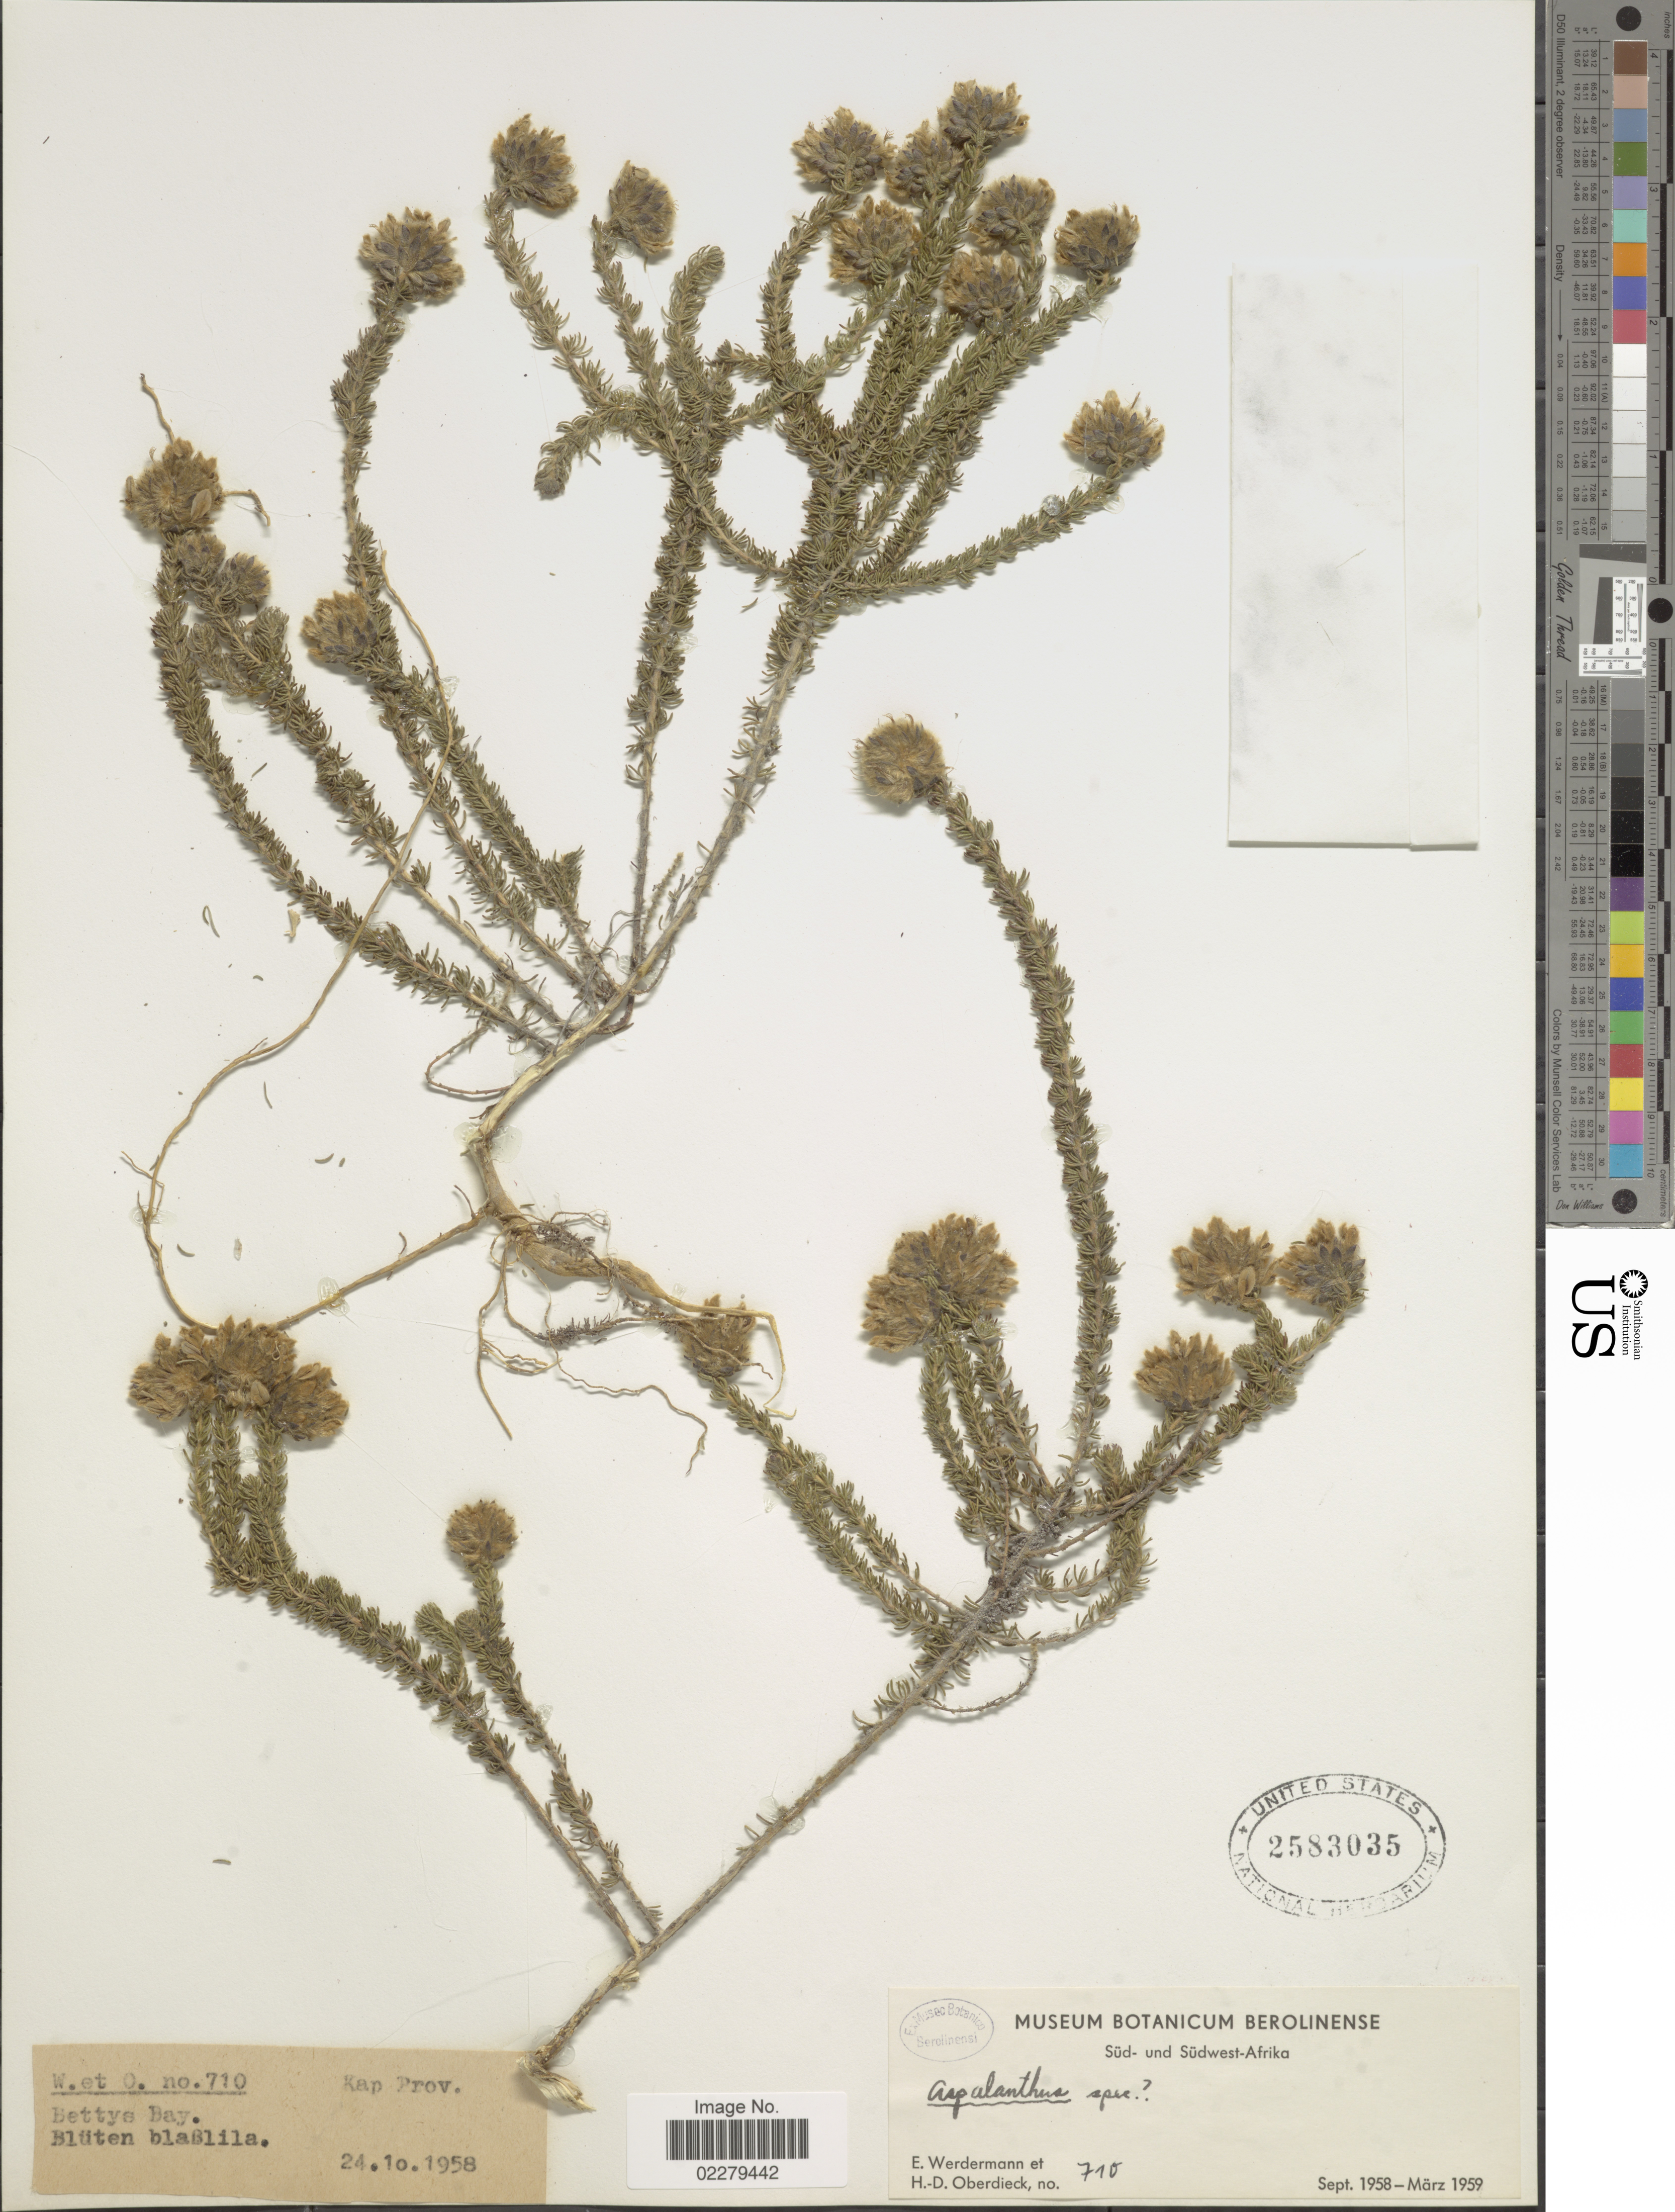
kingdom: Plantae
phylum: Tracheophyta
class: Magnoliopsida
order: Fabales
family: Fabaceae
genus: Aspalathus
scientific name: Aspalathus sp.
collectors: E. Werdermann & H. Oberdieck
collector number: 710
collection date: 1958-10-24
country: South Africa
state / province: Western Cape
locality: Sud- und Sudwest- Afrika. Kap Prov. Bettys Bay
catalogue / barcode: US 2583035